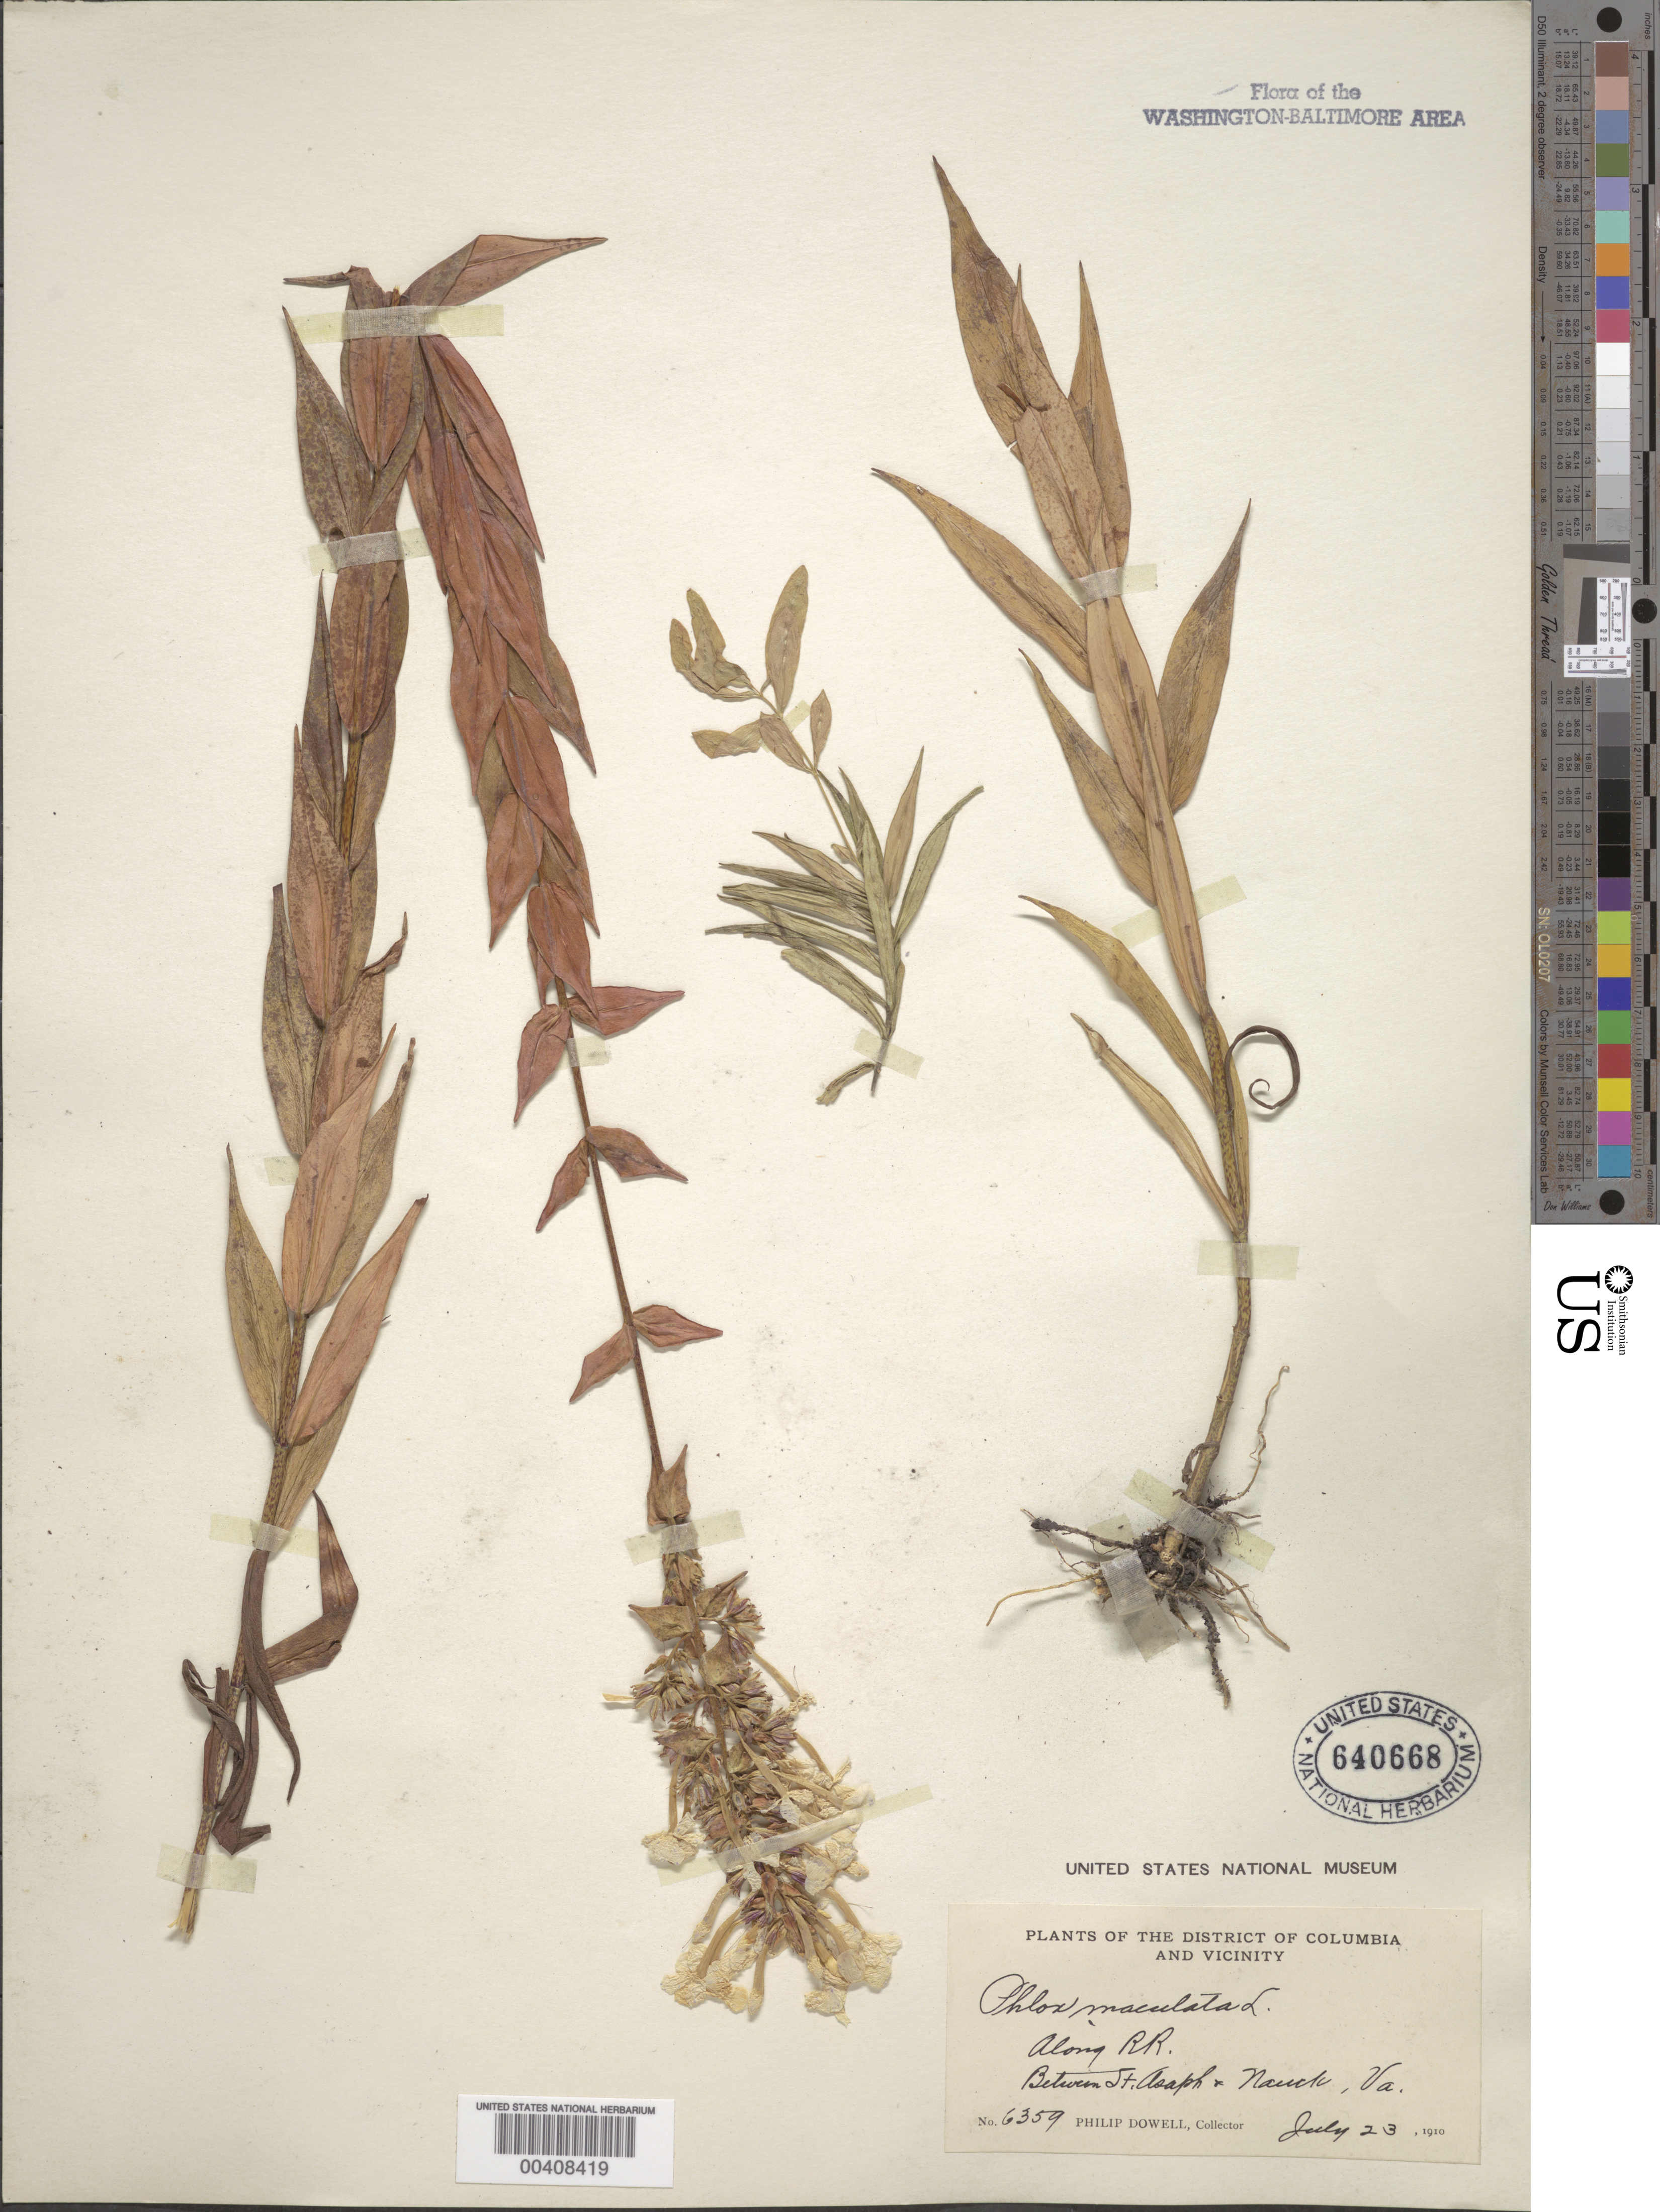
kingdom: Plantae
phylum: Tracheophyta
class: Magnoliopsida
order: Ericales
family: Polemoniaceae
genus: Phlox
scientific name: Phlox maculata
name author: L.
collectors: P. Dowell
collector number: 6359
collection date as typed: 23 Jul 1910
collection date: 1910-07-23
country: United States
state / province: Virginia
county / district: Arlington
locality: Between St. Asaph and Nauck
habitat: Along R.R.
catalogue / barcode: US 640668